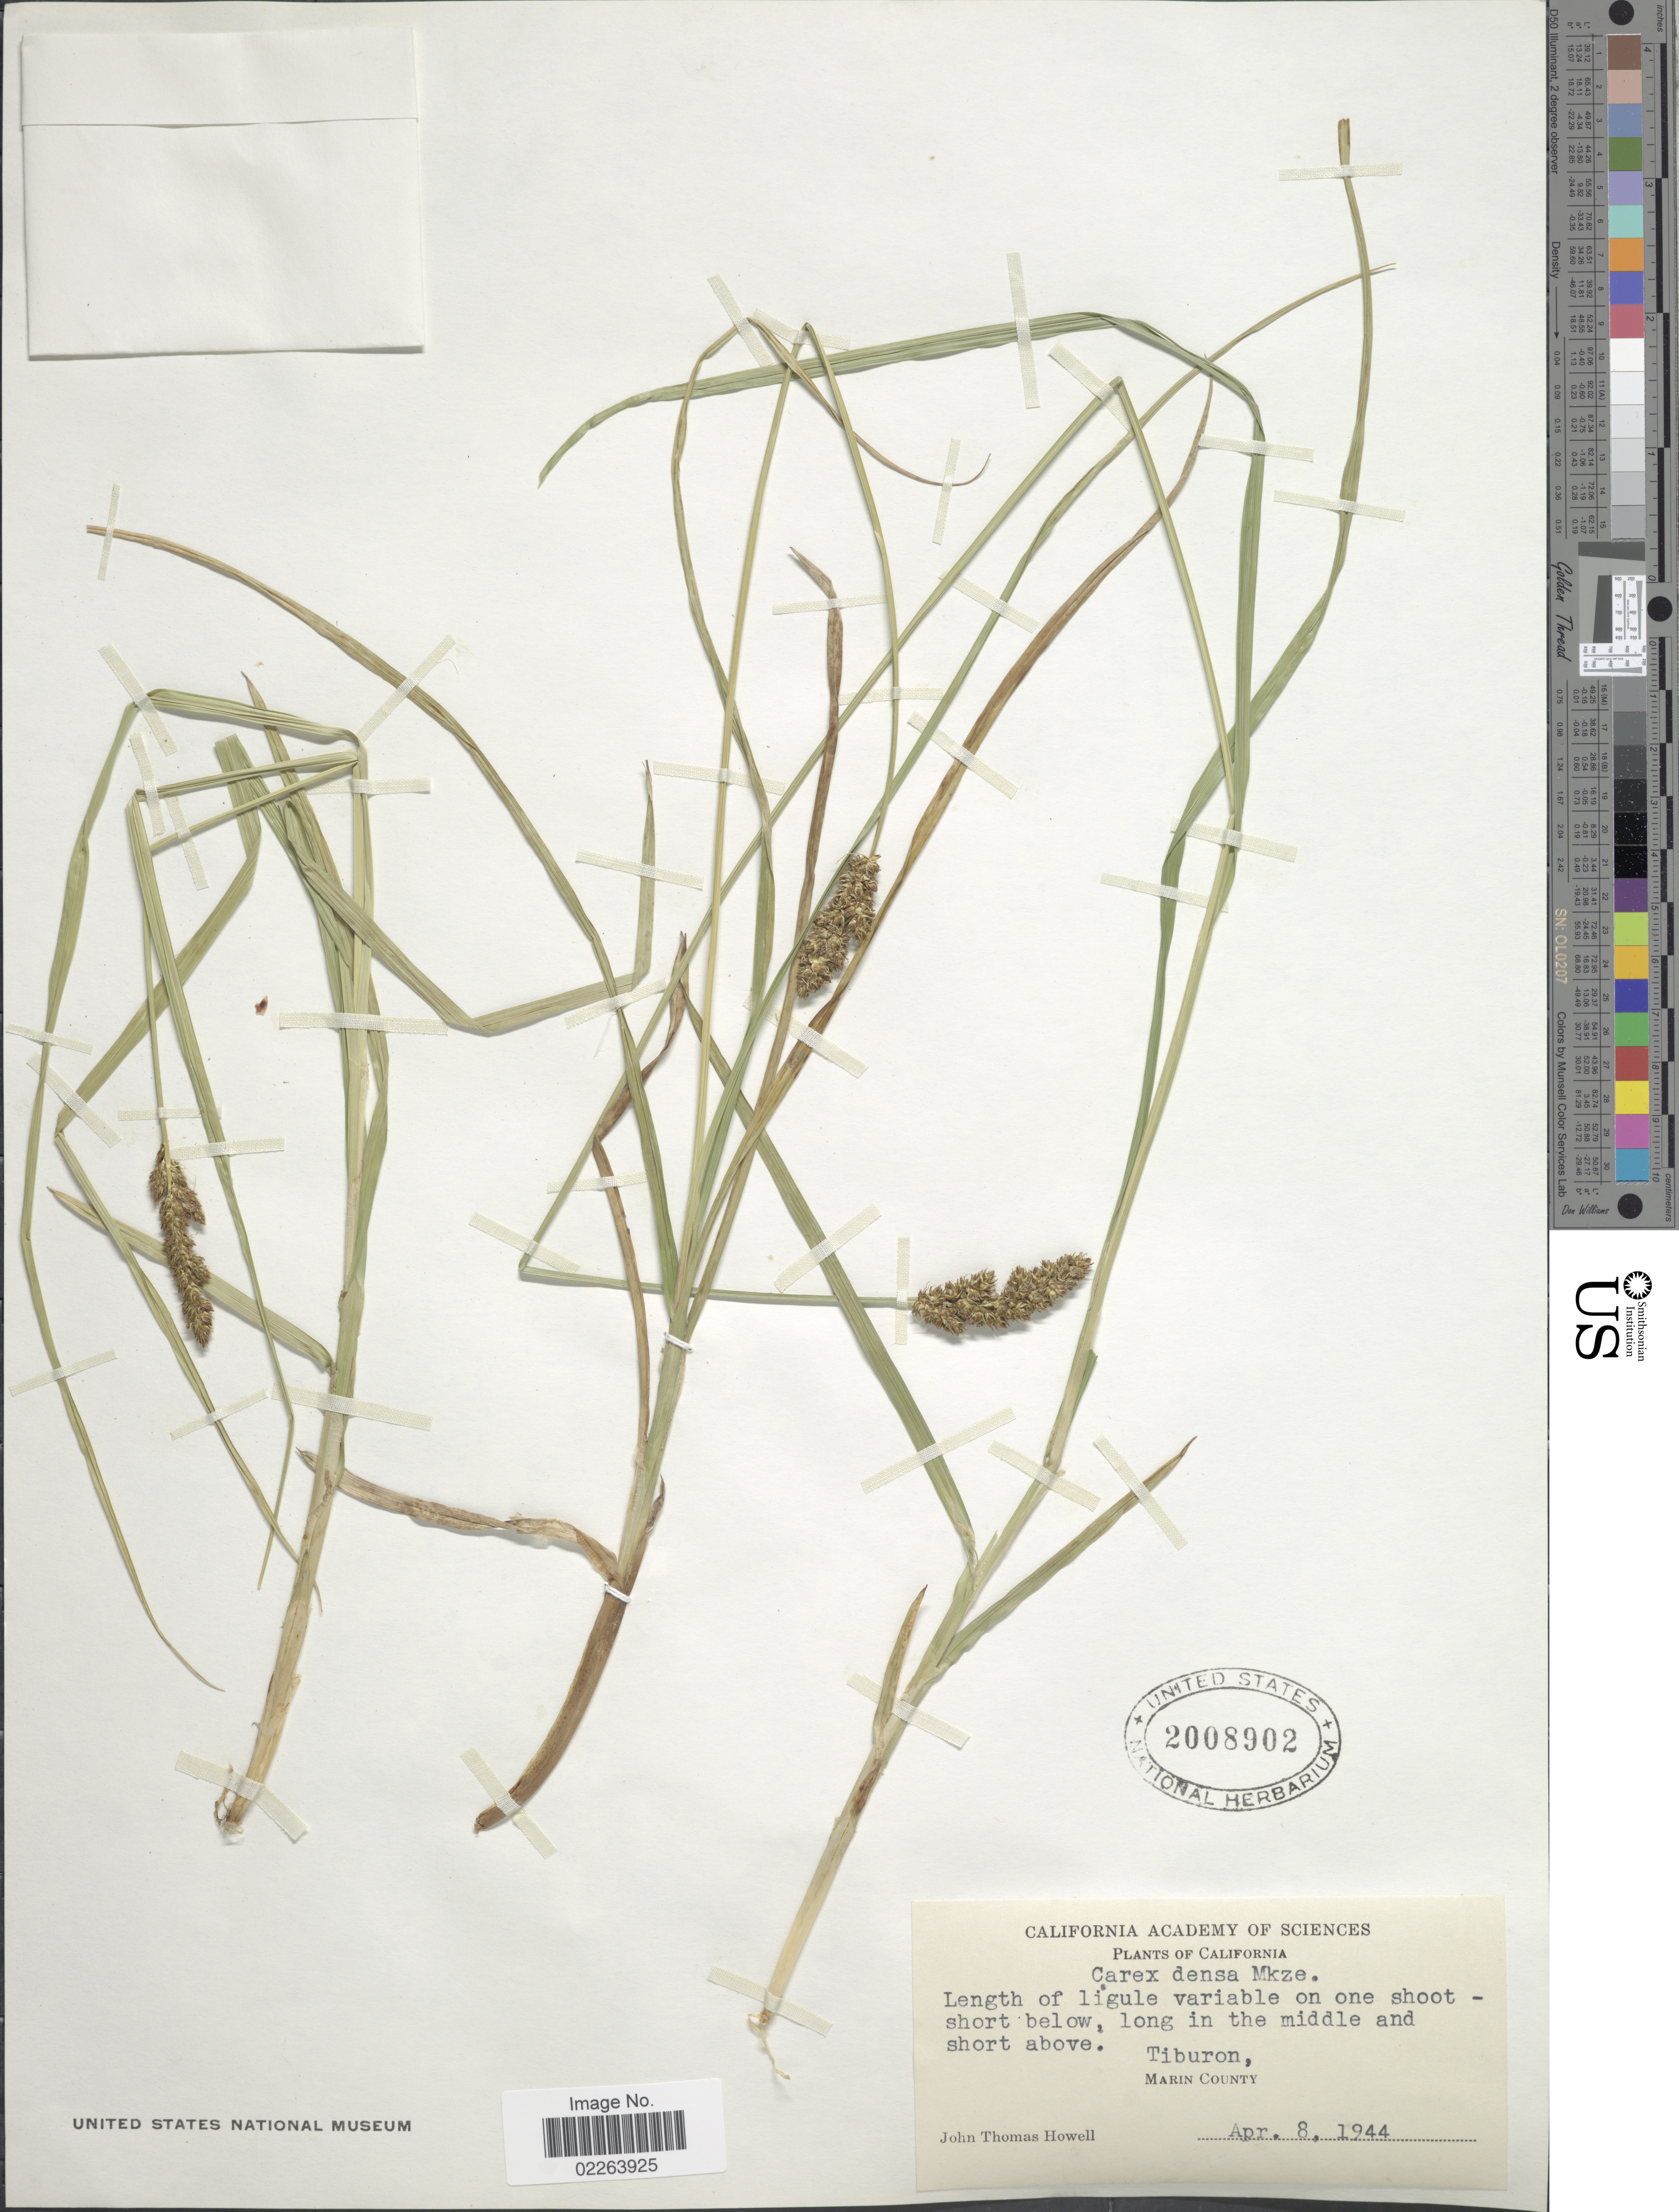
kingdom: Plantae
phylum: Tracheophyta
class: Liliopsida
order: Poales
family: Cyperaceae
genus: Carex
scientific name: Carex densa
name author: (L.H. Bailey) L.H. Bailey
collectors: J. T. Howell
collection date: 1944-04-08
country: United States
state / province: California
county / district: Marin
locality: Length of ligule variable on one shoot - short below, long in the middle and short above. Tiburon, Marin County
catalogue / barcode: US 2008902